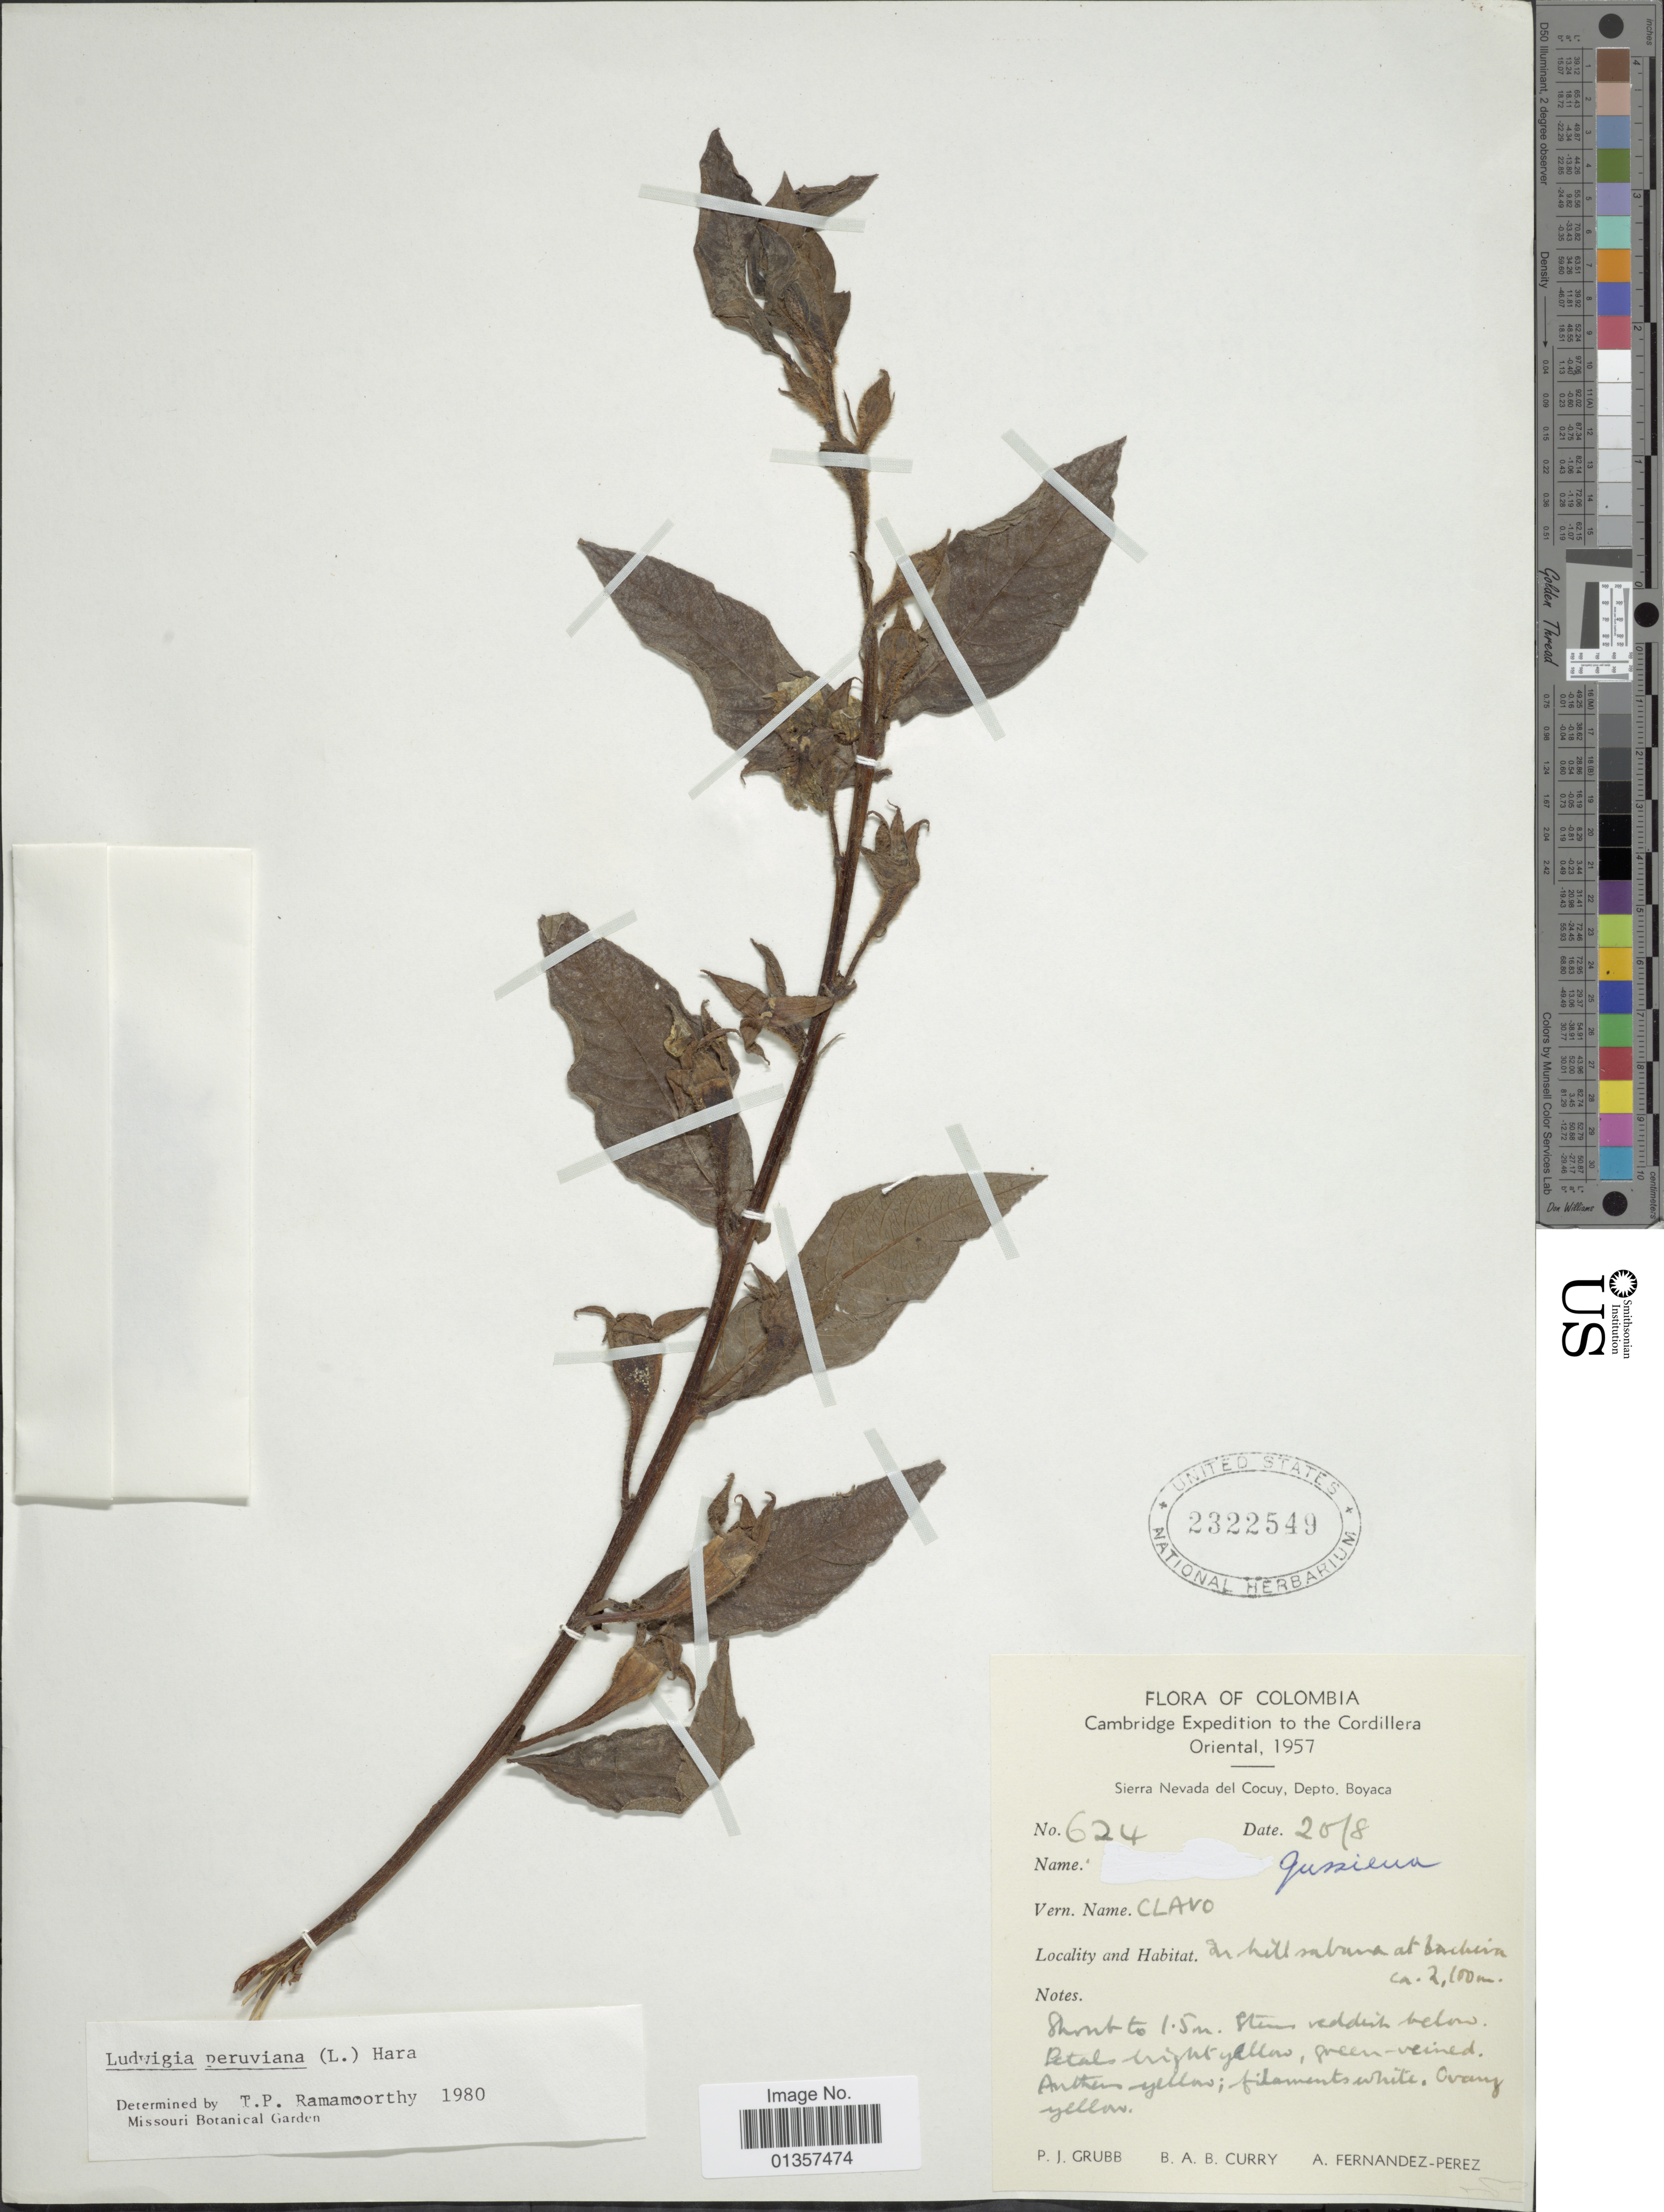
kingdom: Plantae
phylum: Tracheophyta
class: Magnoliopsida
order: Myrtales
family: Onagraceae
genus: Ludwigia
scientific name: Ludwigia peruviana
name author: (L.) H. Hara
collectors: P. J. Grubb, B. Curry & A. Fernández-Pérez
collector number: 624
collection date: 1957-08-20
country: Colombia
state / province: Boyacá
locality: Sierra Nevada del Cocuy, in hill sabuna at bachira [interpreted]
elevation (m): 2100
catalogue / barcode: US 2322549